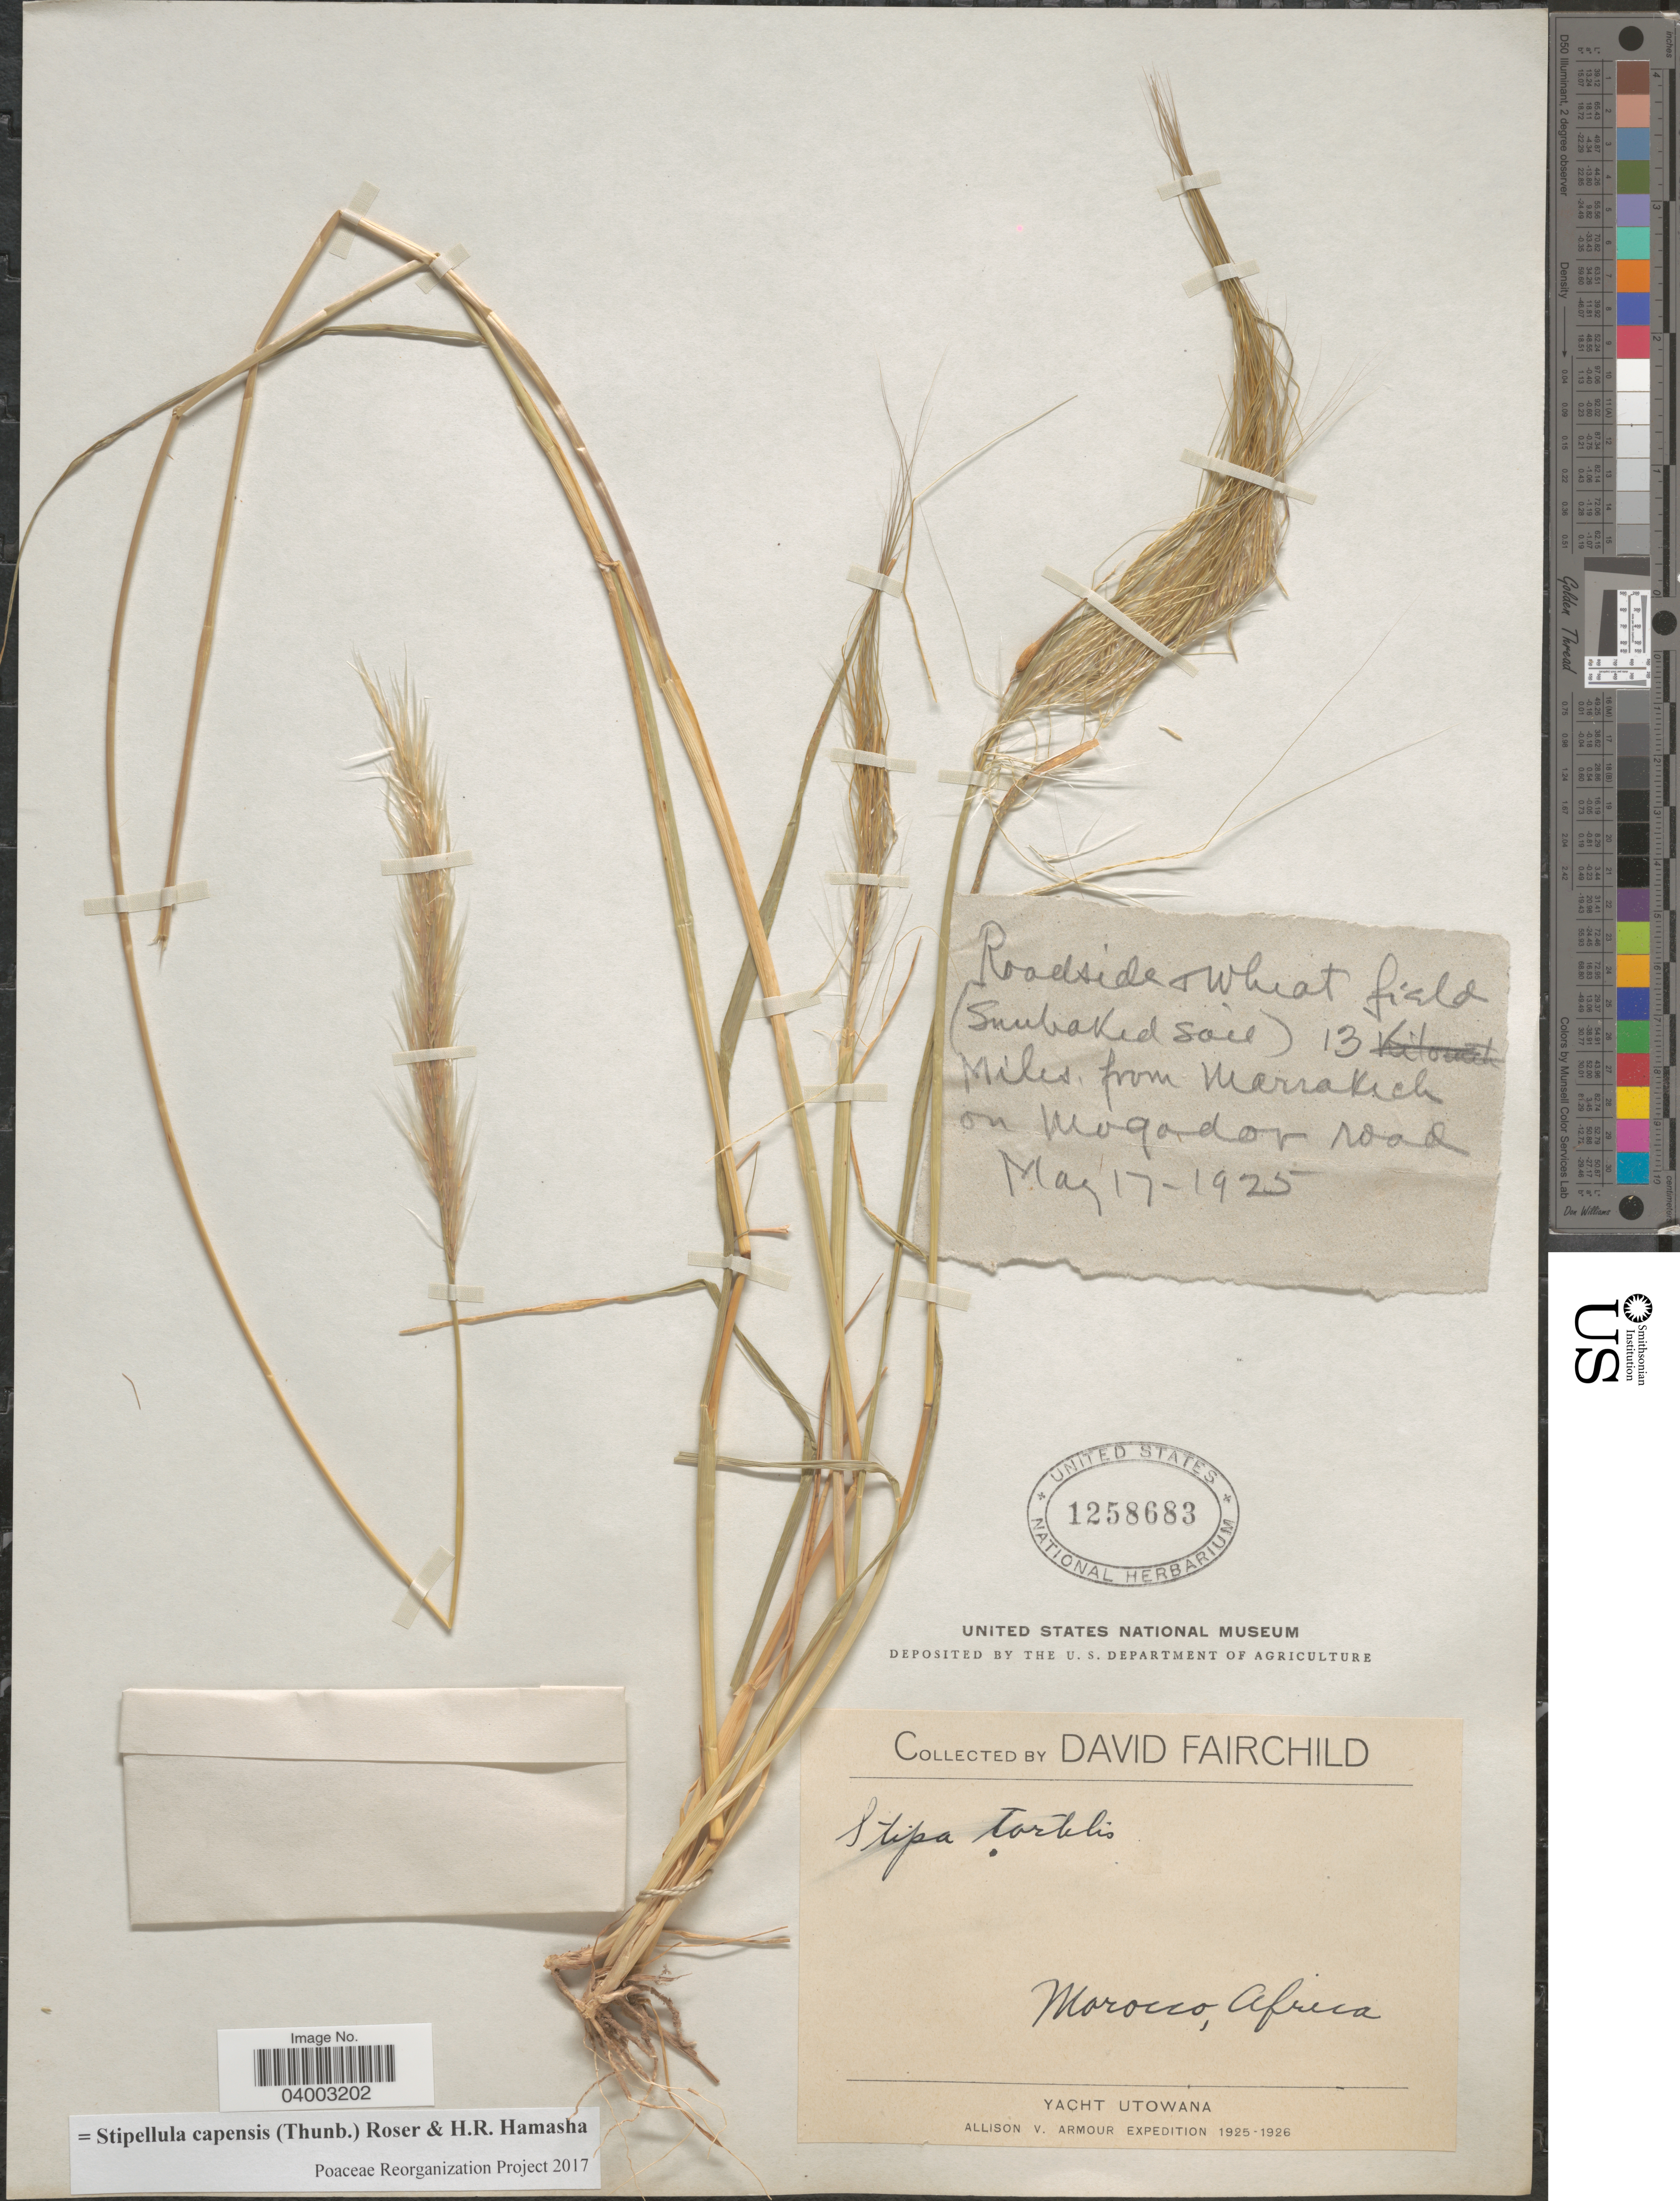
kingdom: Plantae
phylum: Tracheophyta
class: Liliopsida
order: Poales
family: Poaceae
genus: Stipellula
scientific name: Stipellula capensis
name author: (Thunb.) Röser & H. R. Hamasha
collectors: D. Fairchild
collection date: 1925-05-17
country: Morocco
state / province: Marrakech-Tensift-Al Haouz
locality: Roadside & wheat field (Sunbaked soil) 13 Miles from Marrakech on Moqador road.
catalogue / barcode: US 1258683